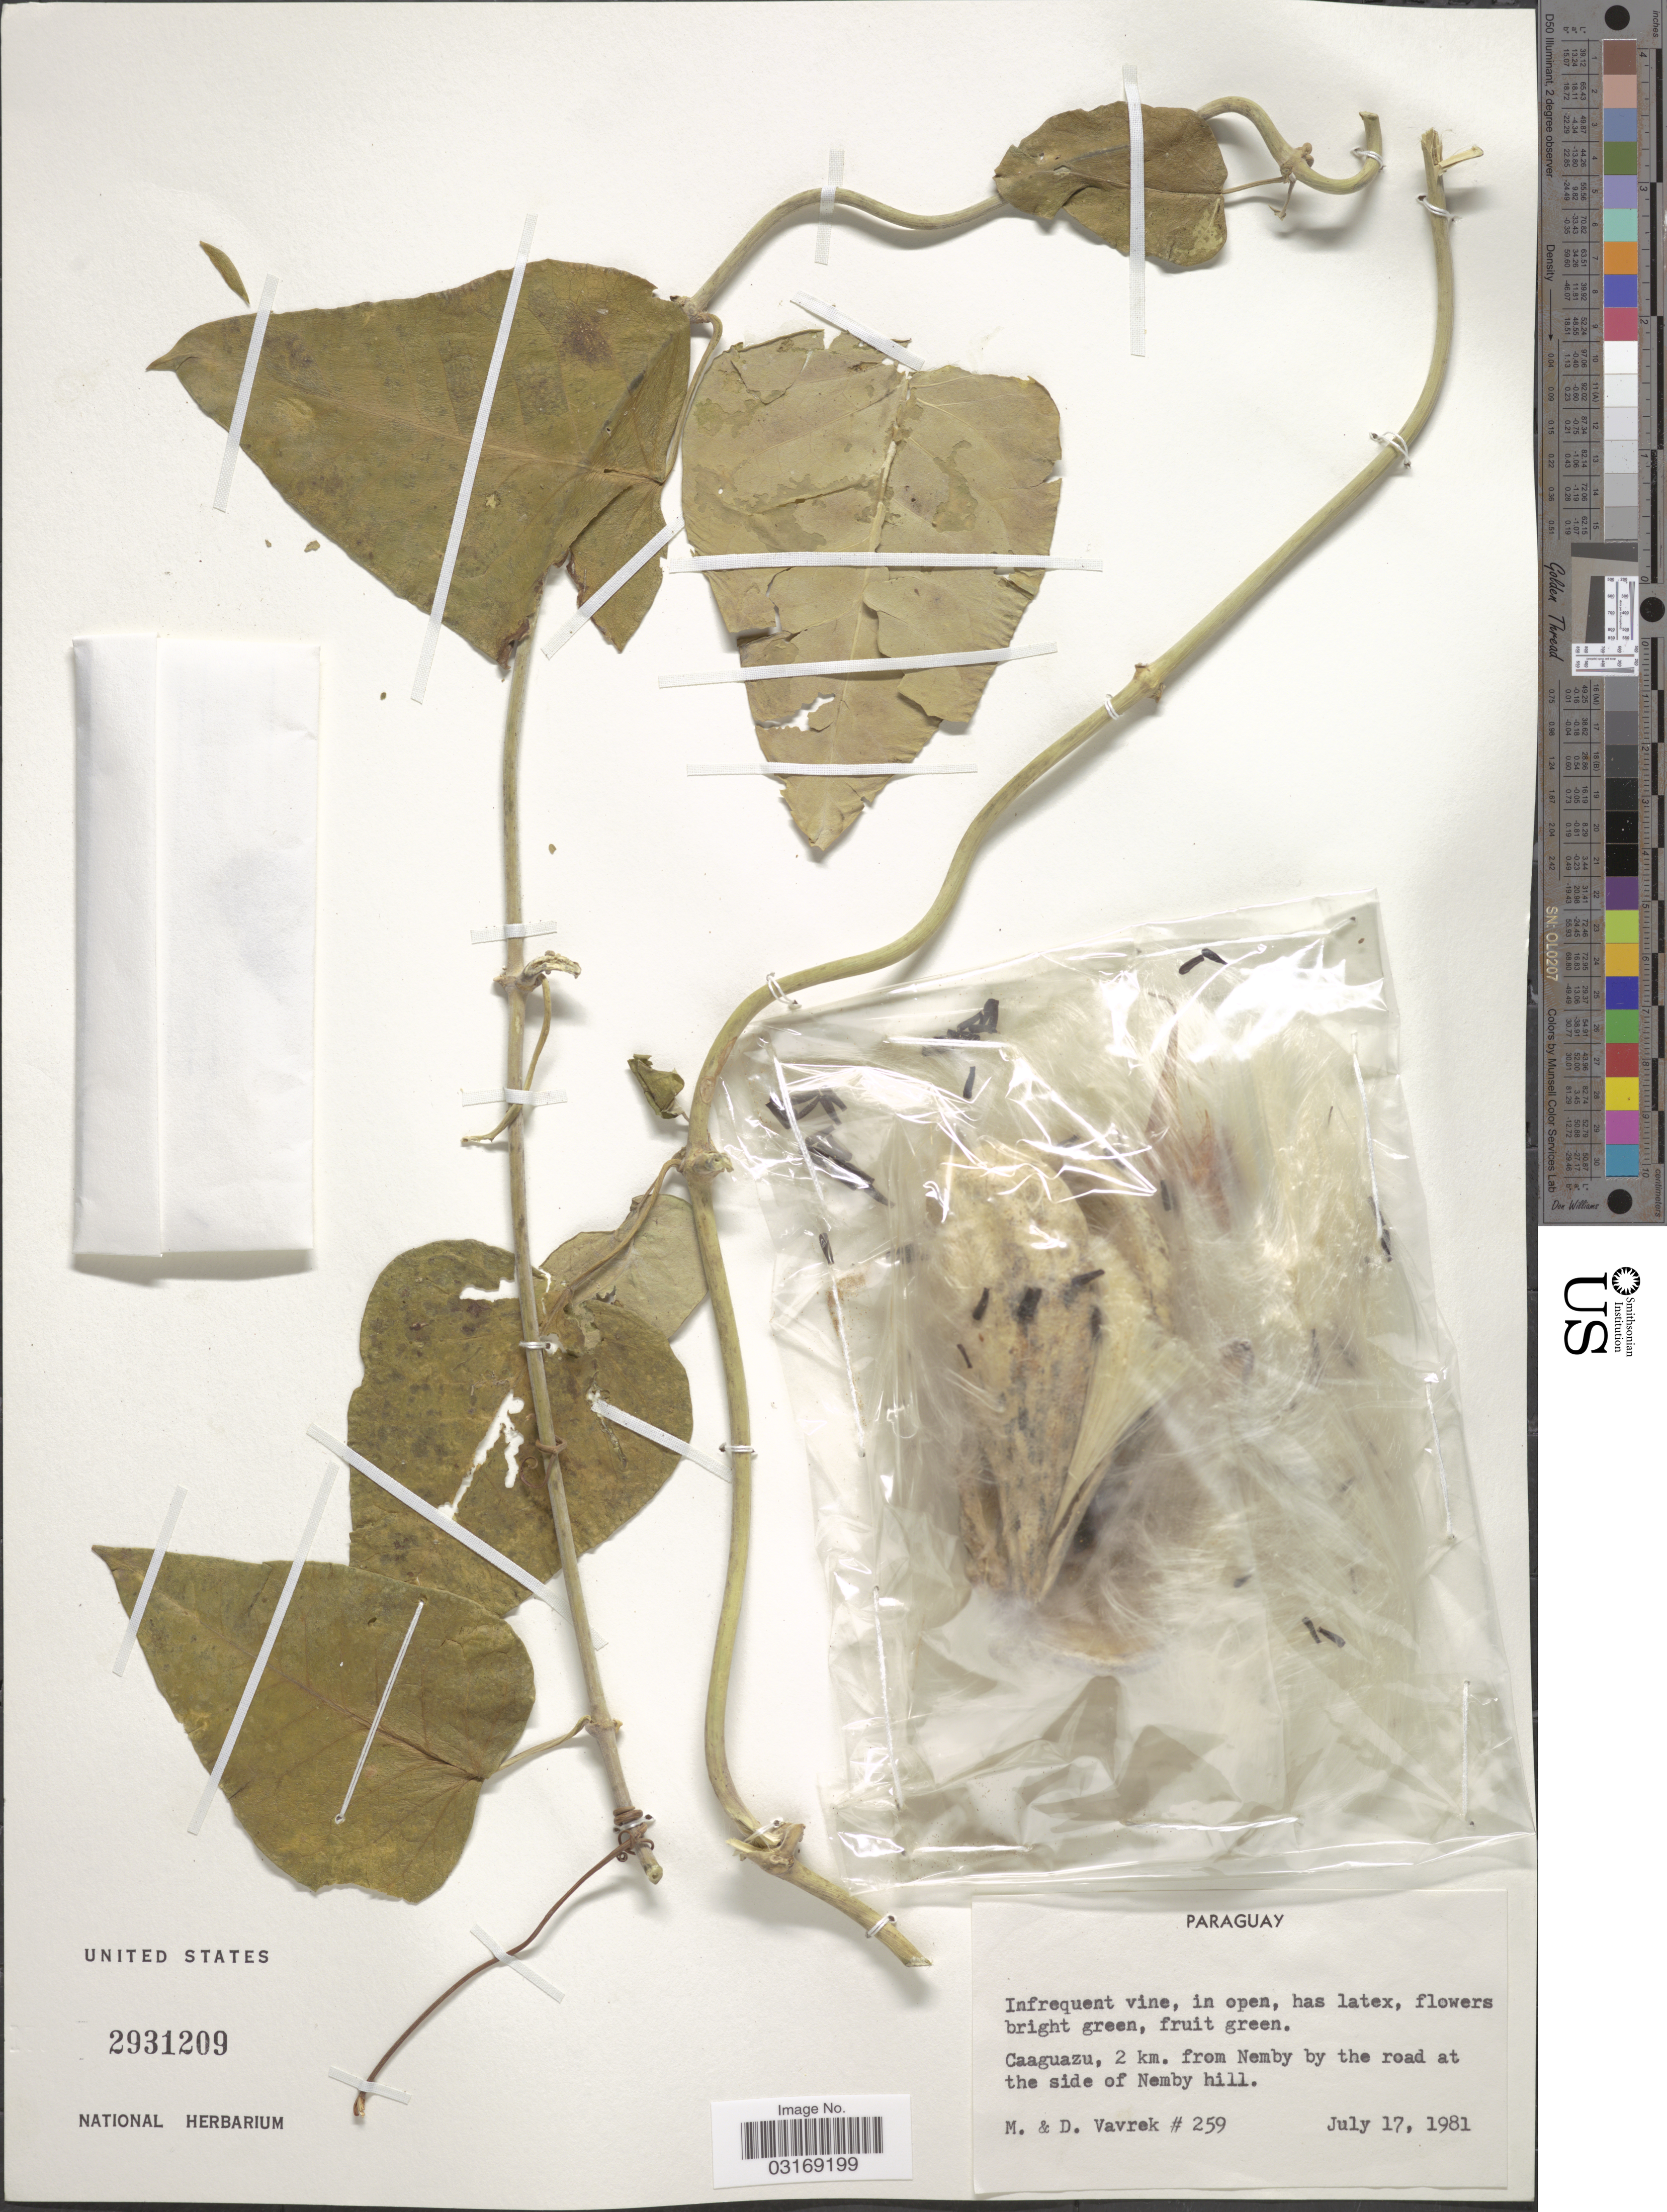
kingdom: Plantae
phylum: Tracheophyta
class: Magnoliopsida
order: Gentianales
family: Apocynaceae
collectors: M. Vavrek & D. Vavrek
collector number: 259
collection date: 1981-07-17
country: Paraguay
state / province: Caaguazu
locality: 2 km. from Nemby by the road at the side of Nemby hill.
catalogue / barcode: US 2931209